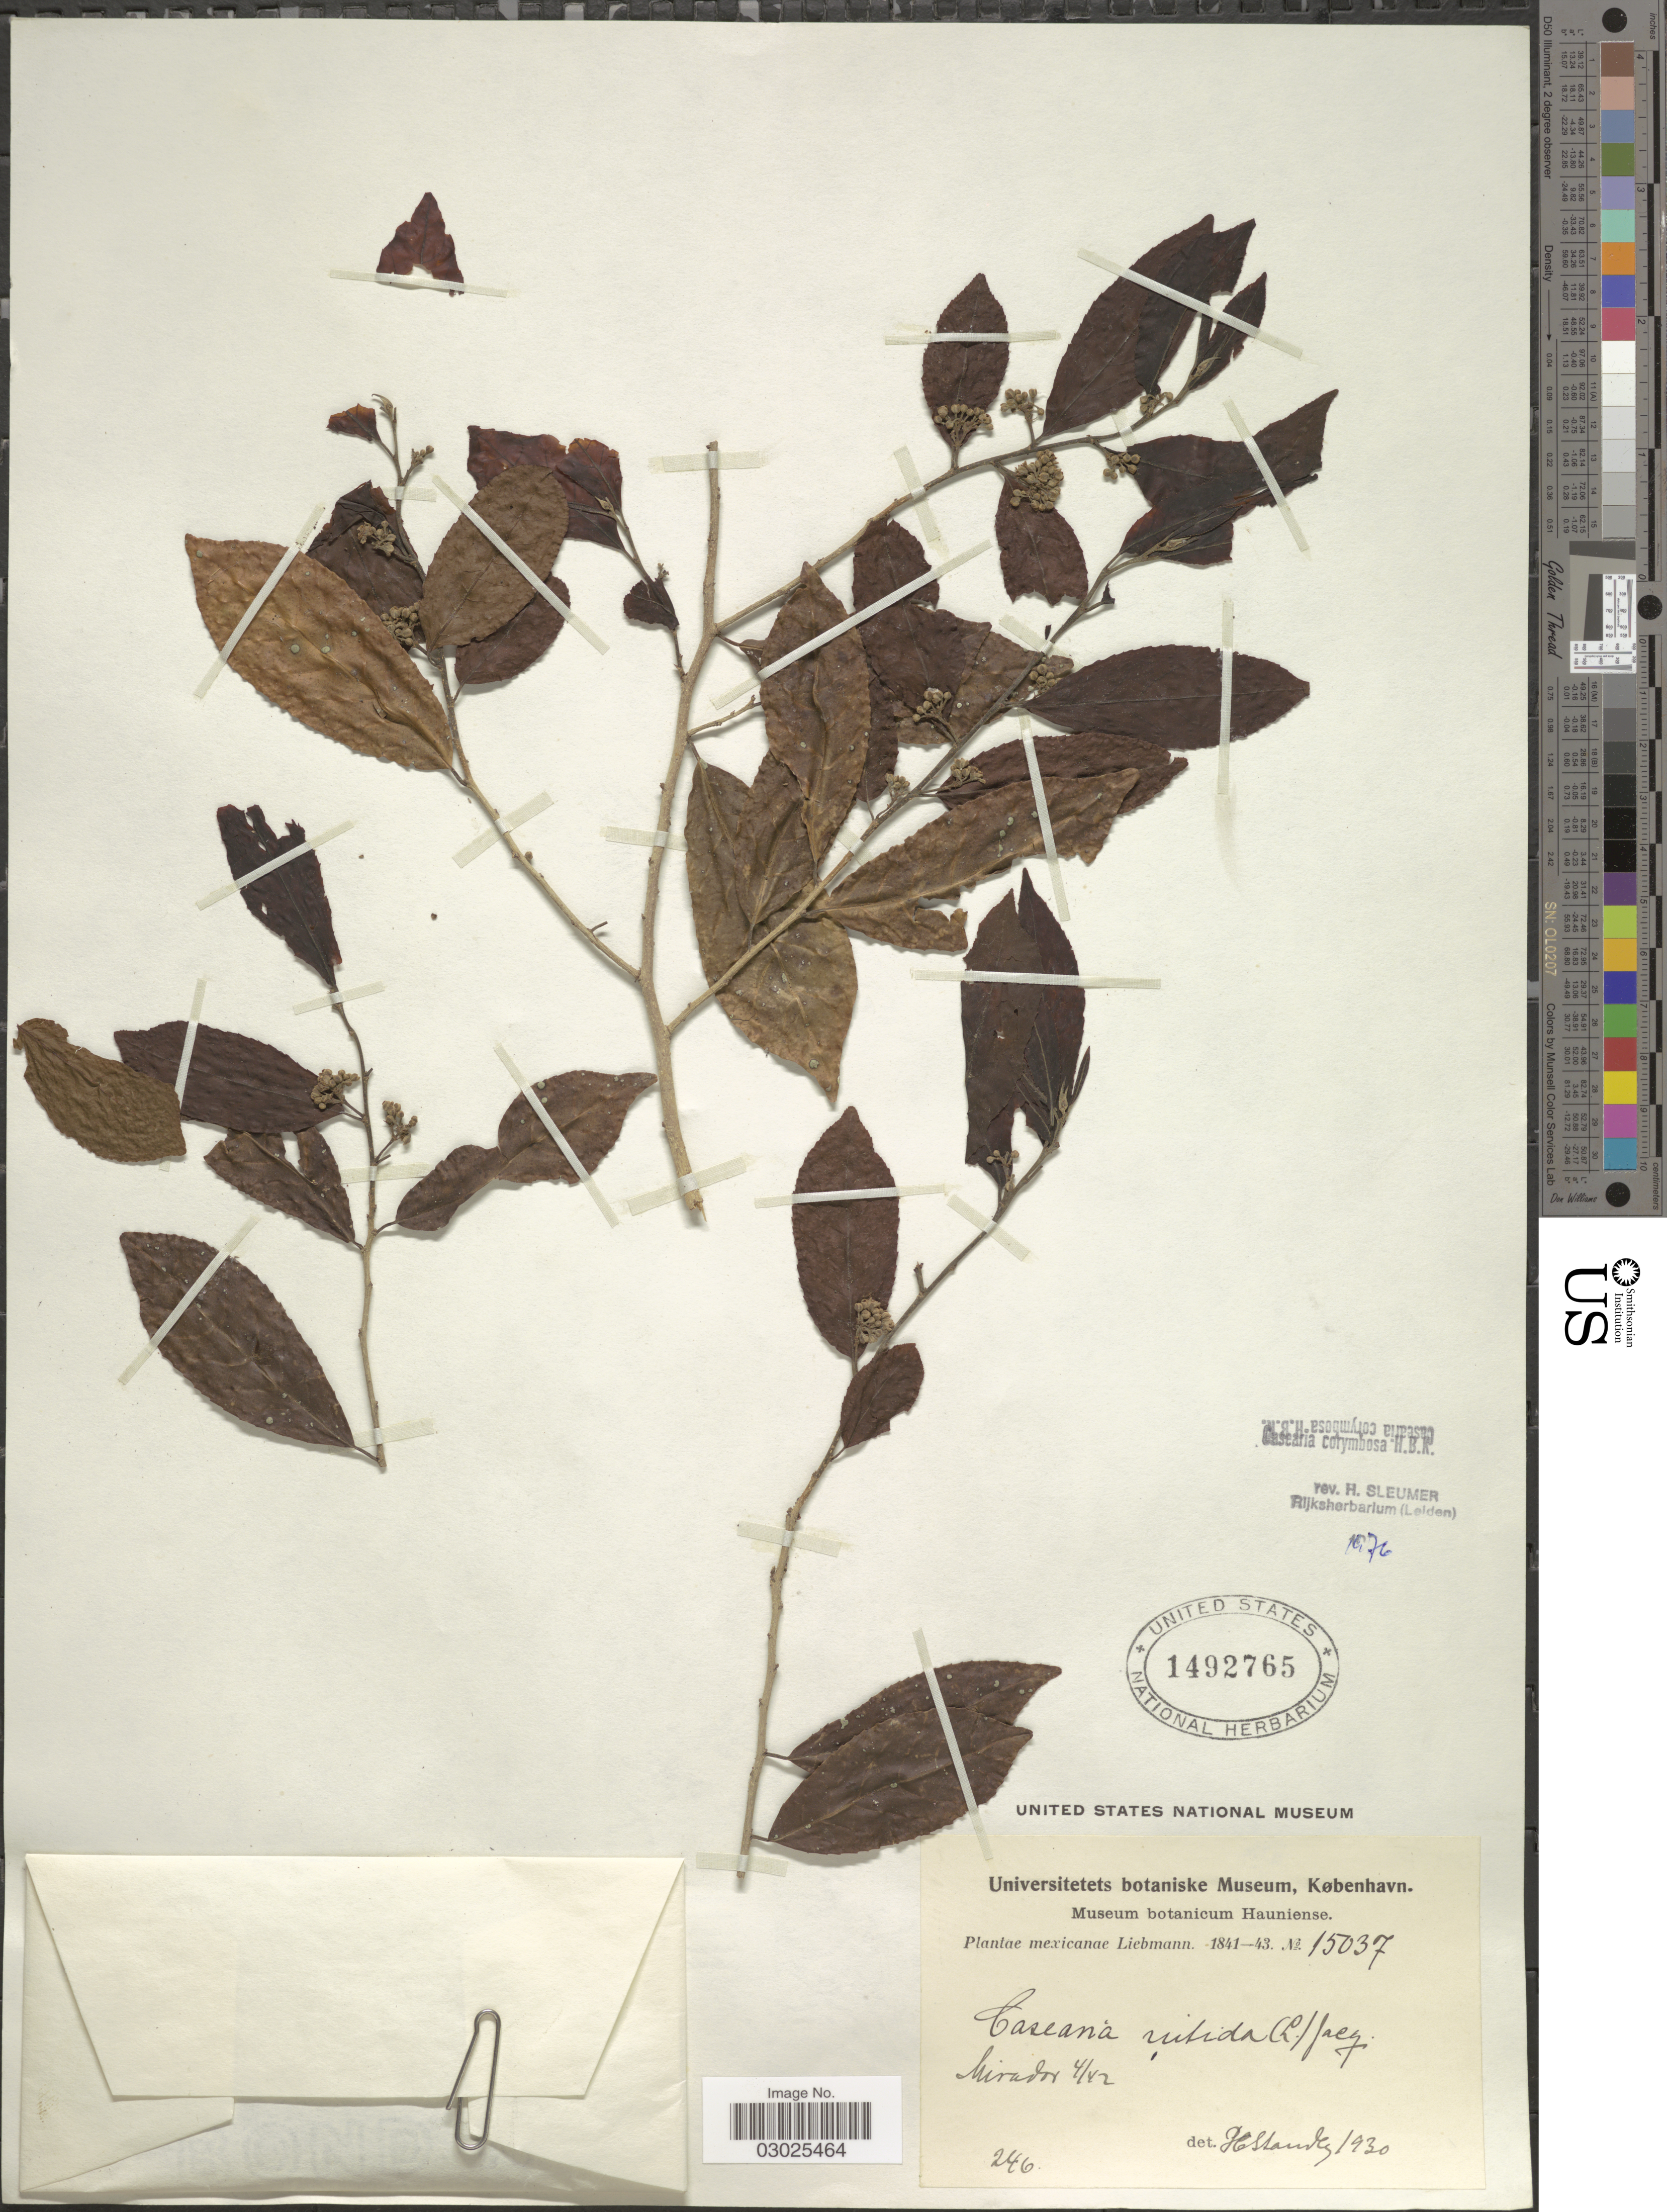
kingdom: Plantae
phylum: Tracheophyta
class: Magnoliopsida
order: Malpighiales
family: Salicaceae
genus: Casearia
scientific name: Casearia corymbosa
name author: Kunth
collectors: Liebmann, --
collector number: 15037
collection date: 1842-04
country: Mexico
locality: Mirador.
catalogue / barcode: US 1492765